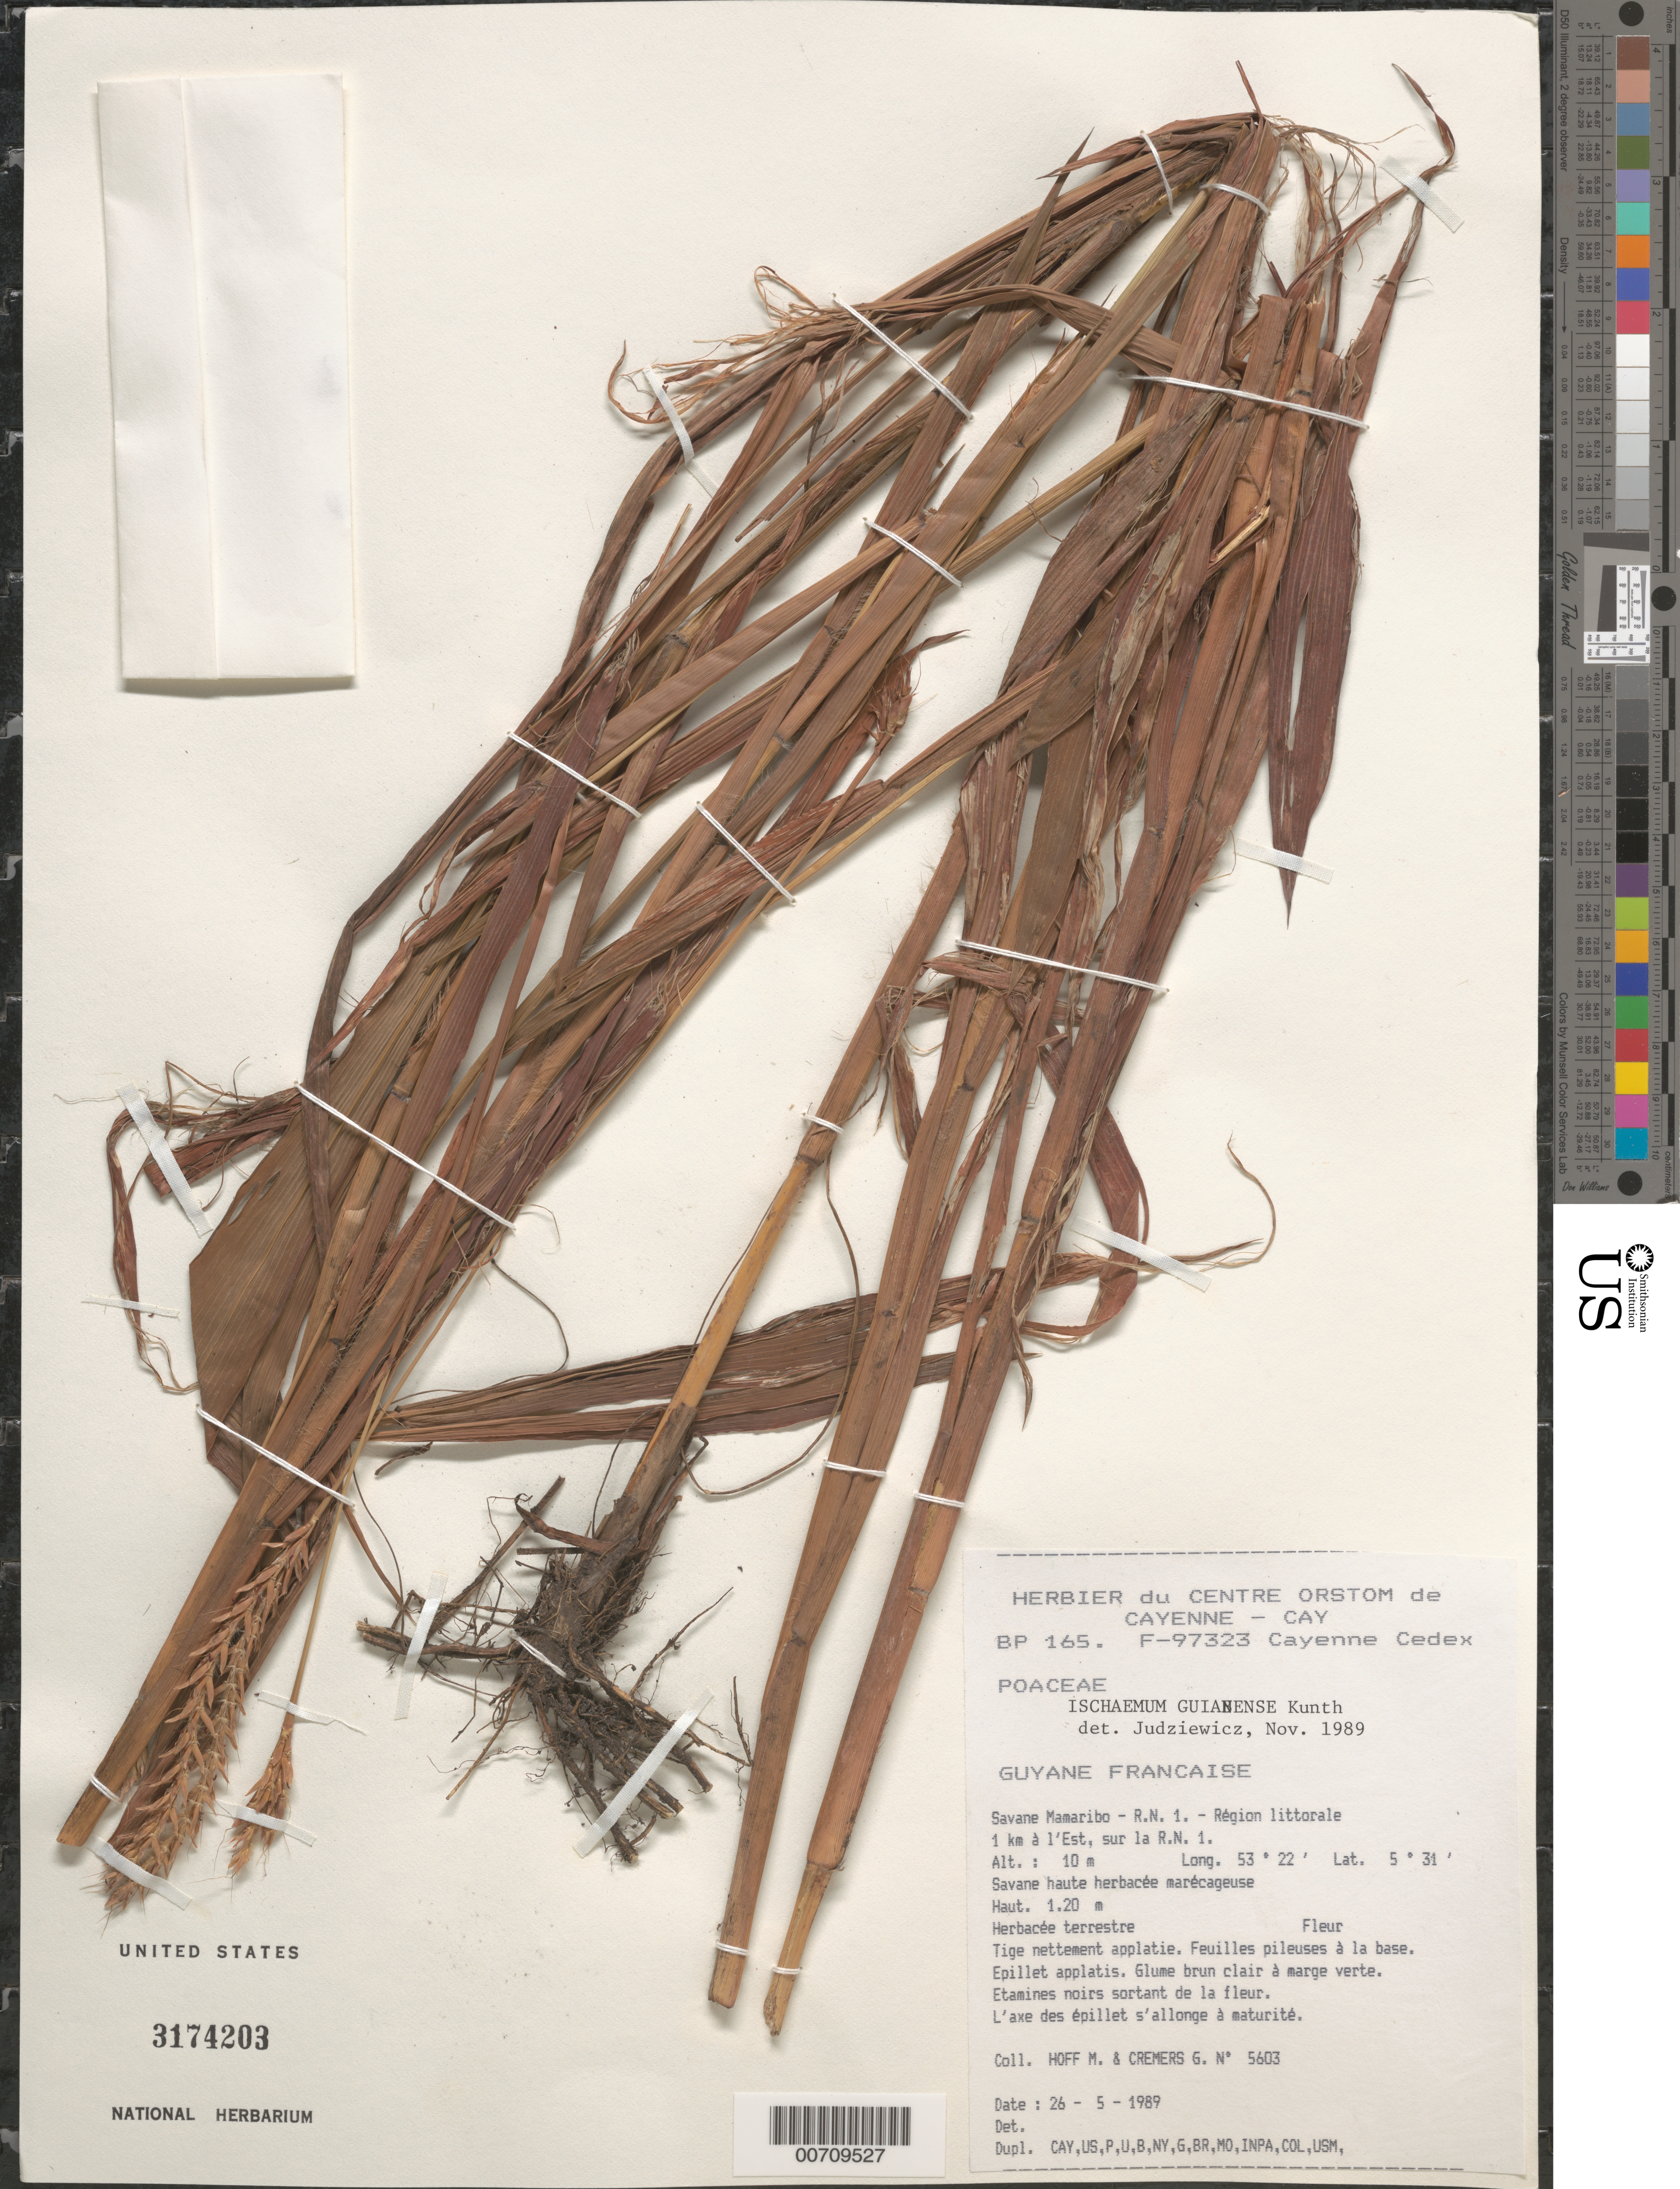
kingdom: Plantae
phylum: Tracheophyta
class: Liliopsida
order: Poales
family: Poaceae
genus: Ischaemum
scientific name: Ischaemum guianense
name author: Kunth ex Hack.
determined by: Judziewicz, E. J.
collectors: G. Cremers & M. Hoff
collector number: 5603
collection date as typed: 26-May-89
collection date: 1989-05-26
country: French Guiana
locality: Savane Mamaribo, R.N. 1, 1 km a l'Est, sur la R.N. 1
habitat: Littoral region, high savanna, marshy vegetation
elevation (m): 10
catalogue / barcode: US 3174203